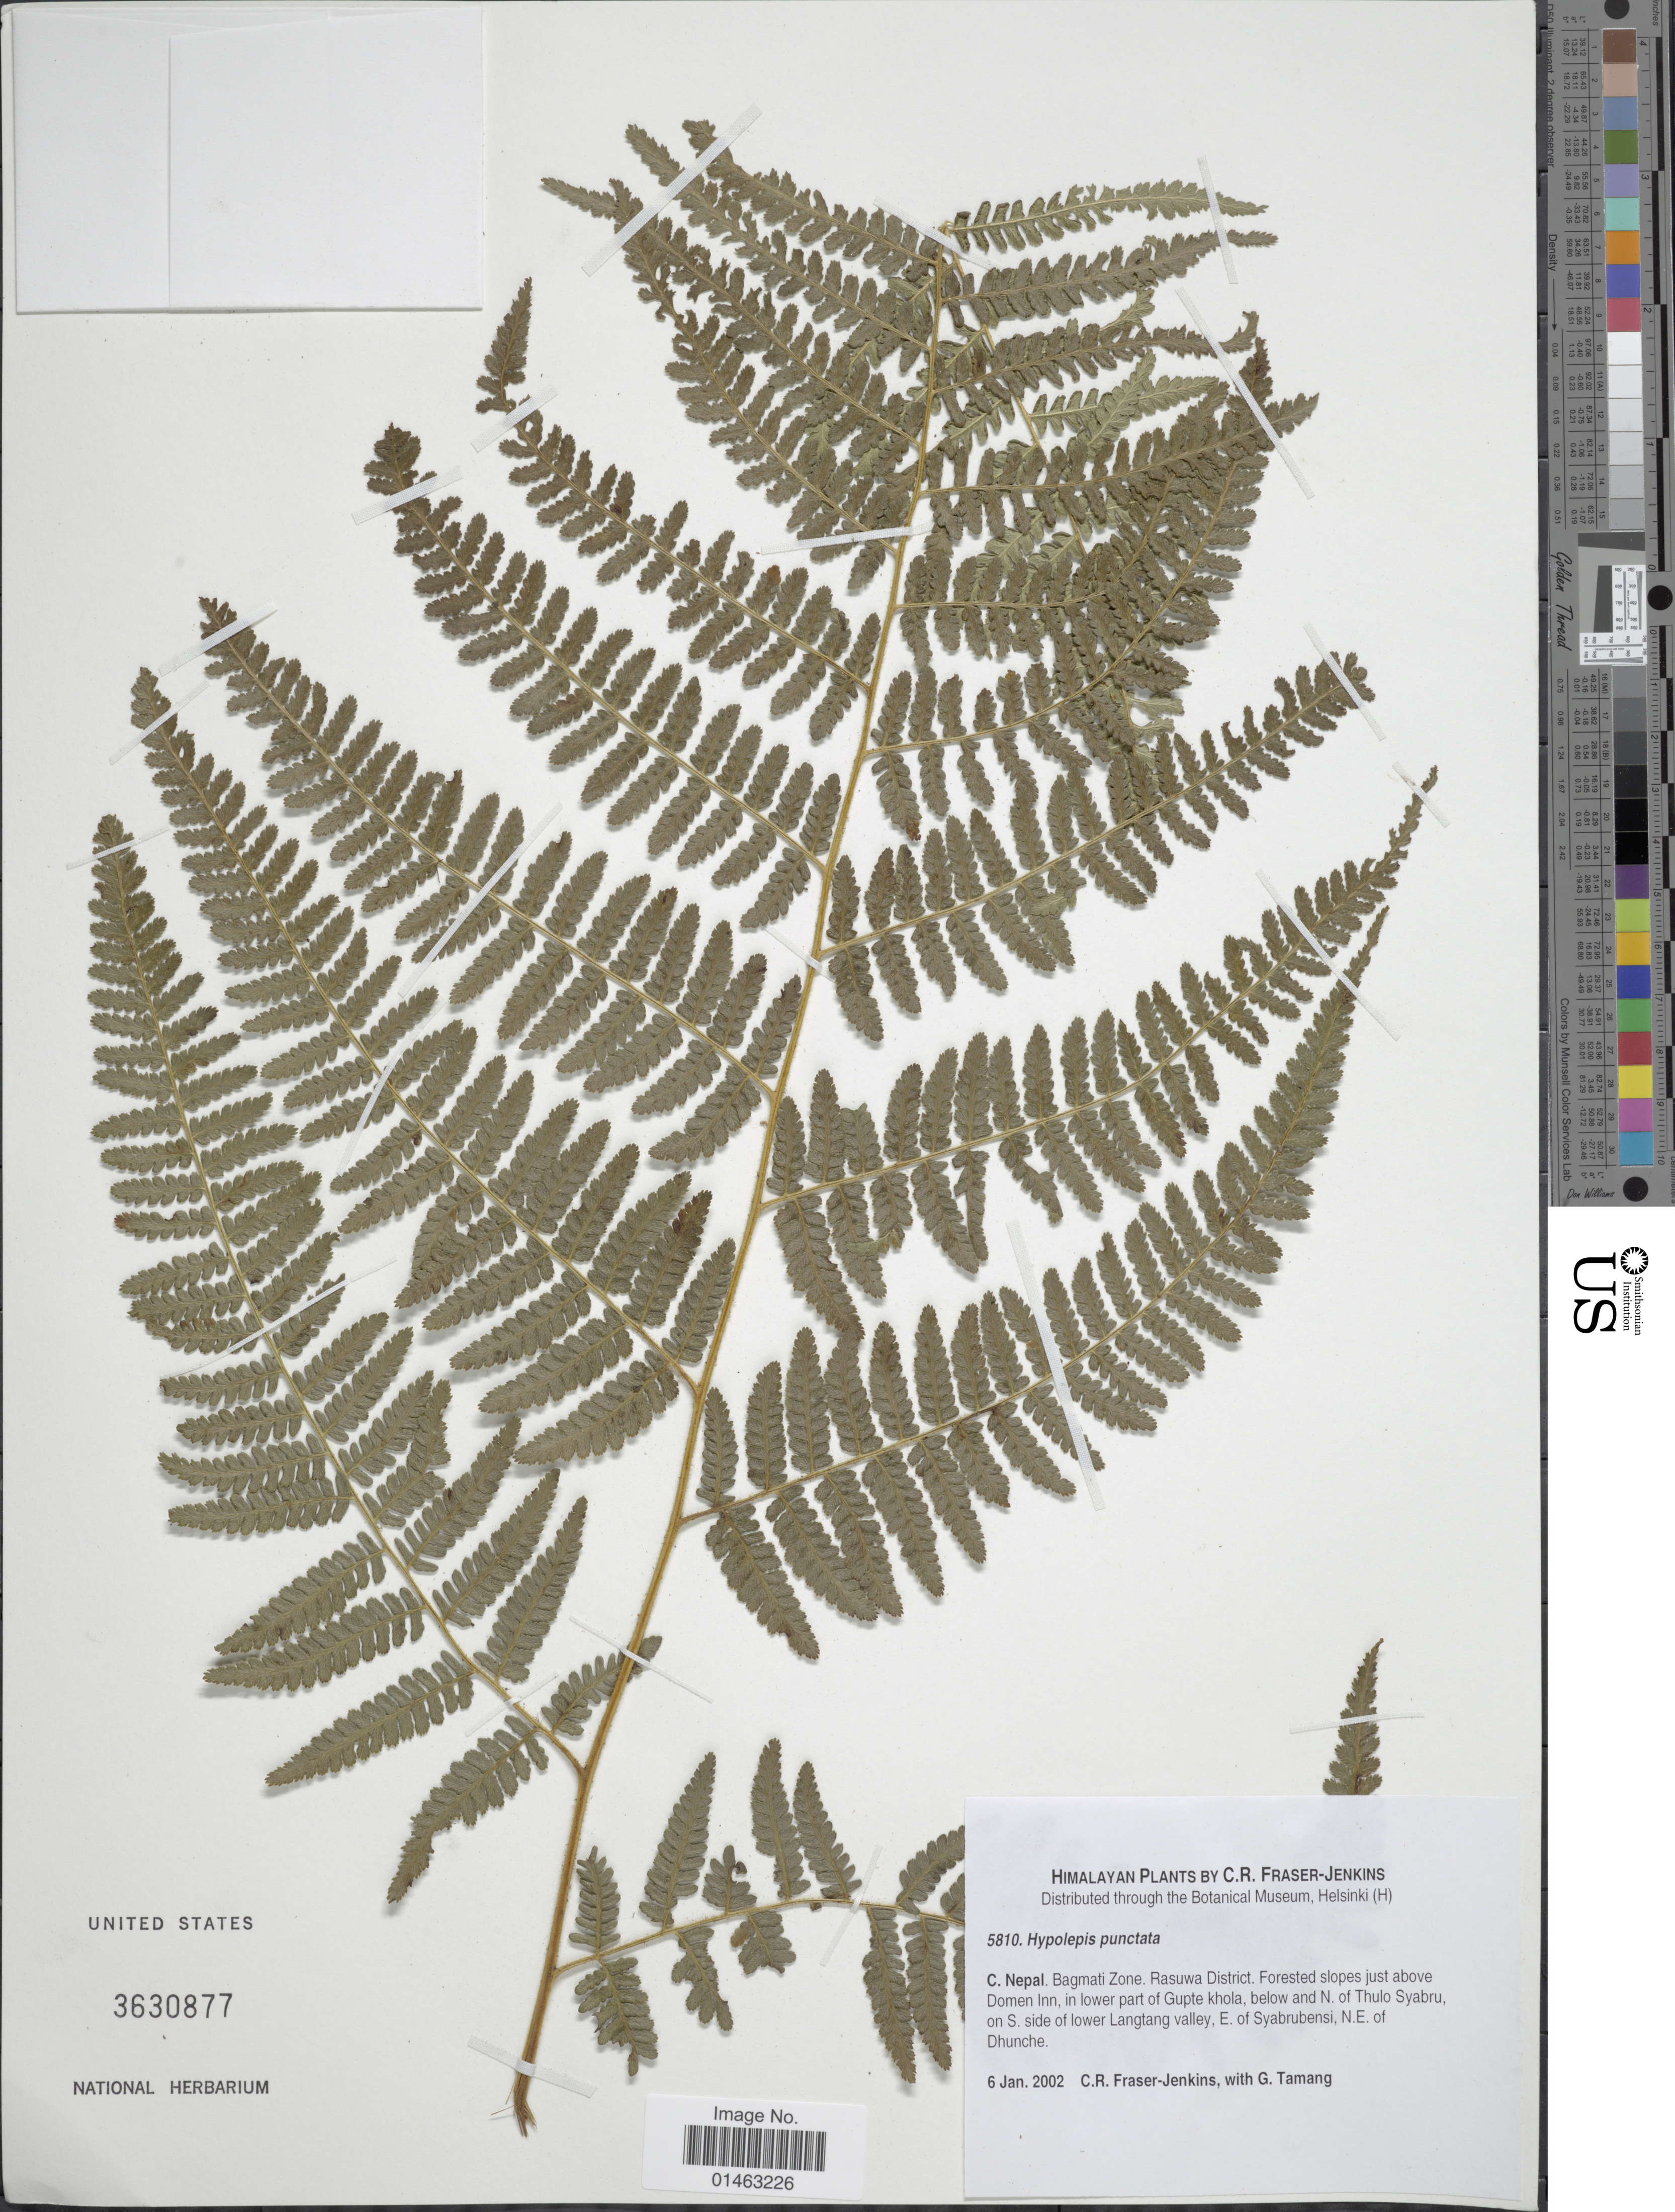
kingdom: Plantae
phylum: Tracheophyta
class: Polypodiopsida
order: Polypodiales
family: Dennstaedtiaceae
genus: Hypolepis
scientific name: Hypolepis punctata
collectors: C. R. Fraser-Jenkins & G. Tamang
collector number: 5810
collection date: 2002-01-06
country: Nepal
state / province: Bagmati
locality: Himalaya, C. Nepal, Bagmati Zone, Rasuwa District. Forested slopes just above Domen Inn, in lower part of Gupte Khola, below and N. of Thulo Syabru, on S. side of lower Langtang valley, E. of Syabrubensi, N.E. of Dhunche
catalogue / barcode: US 3630877